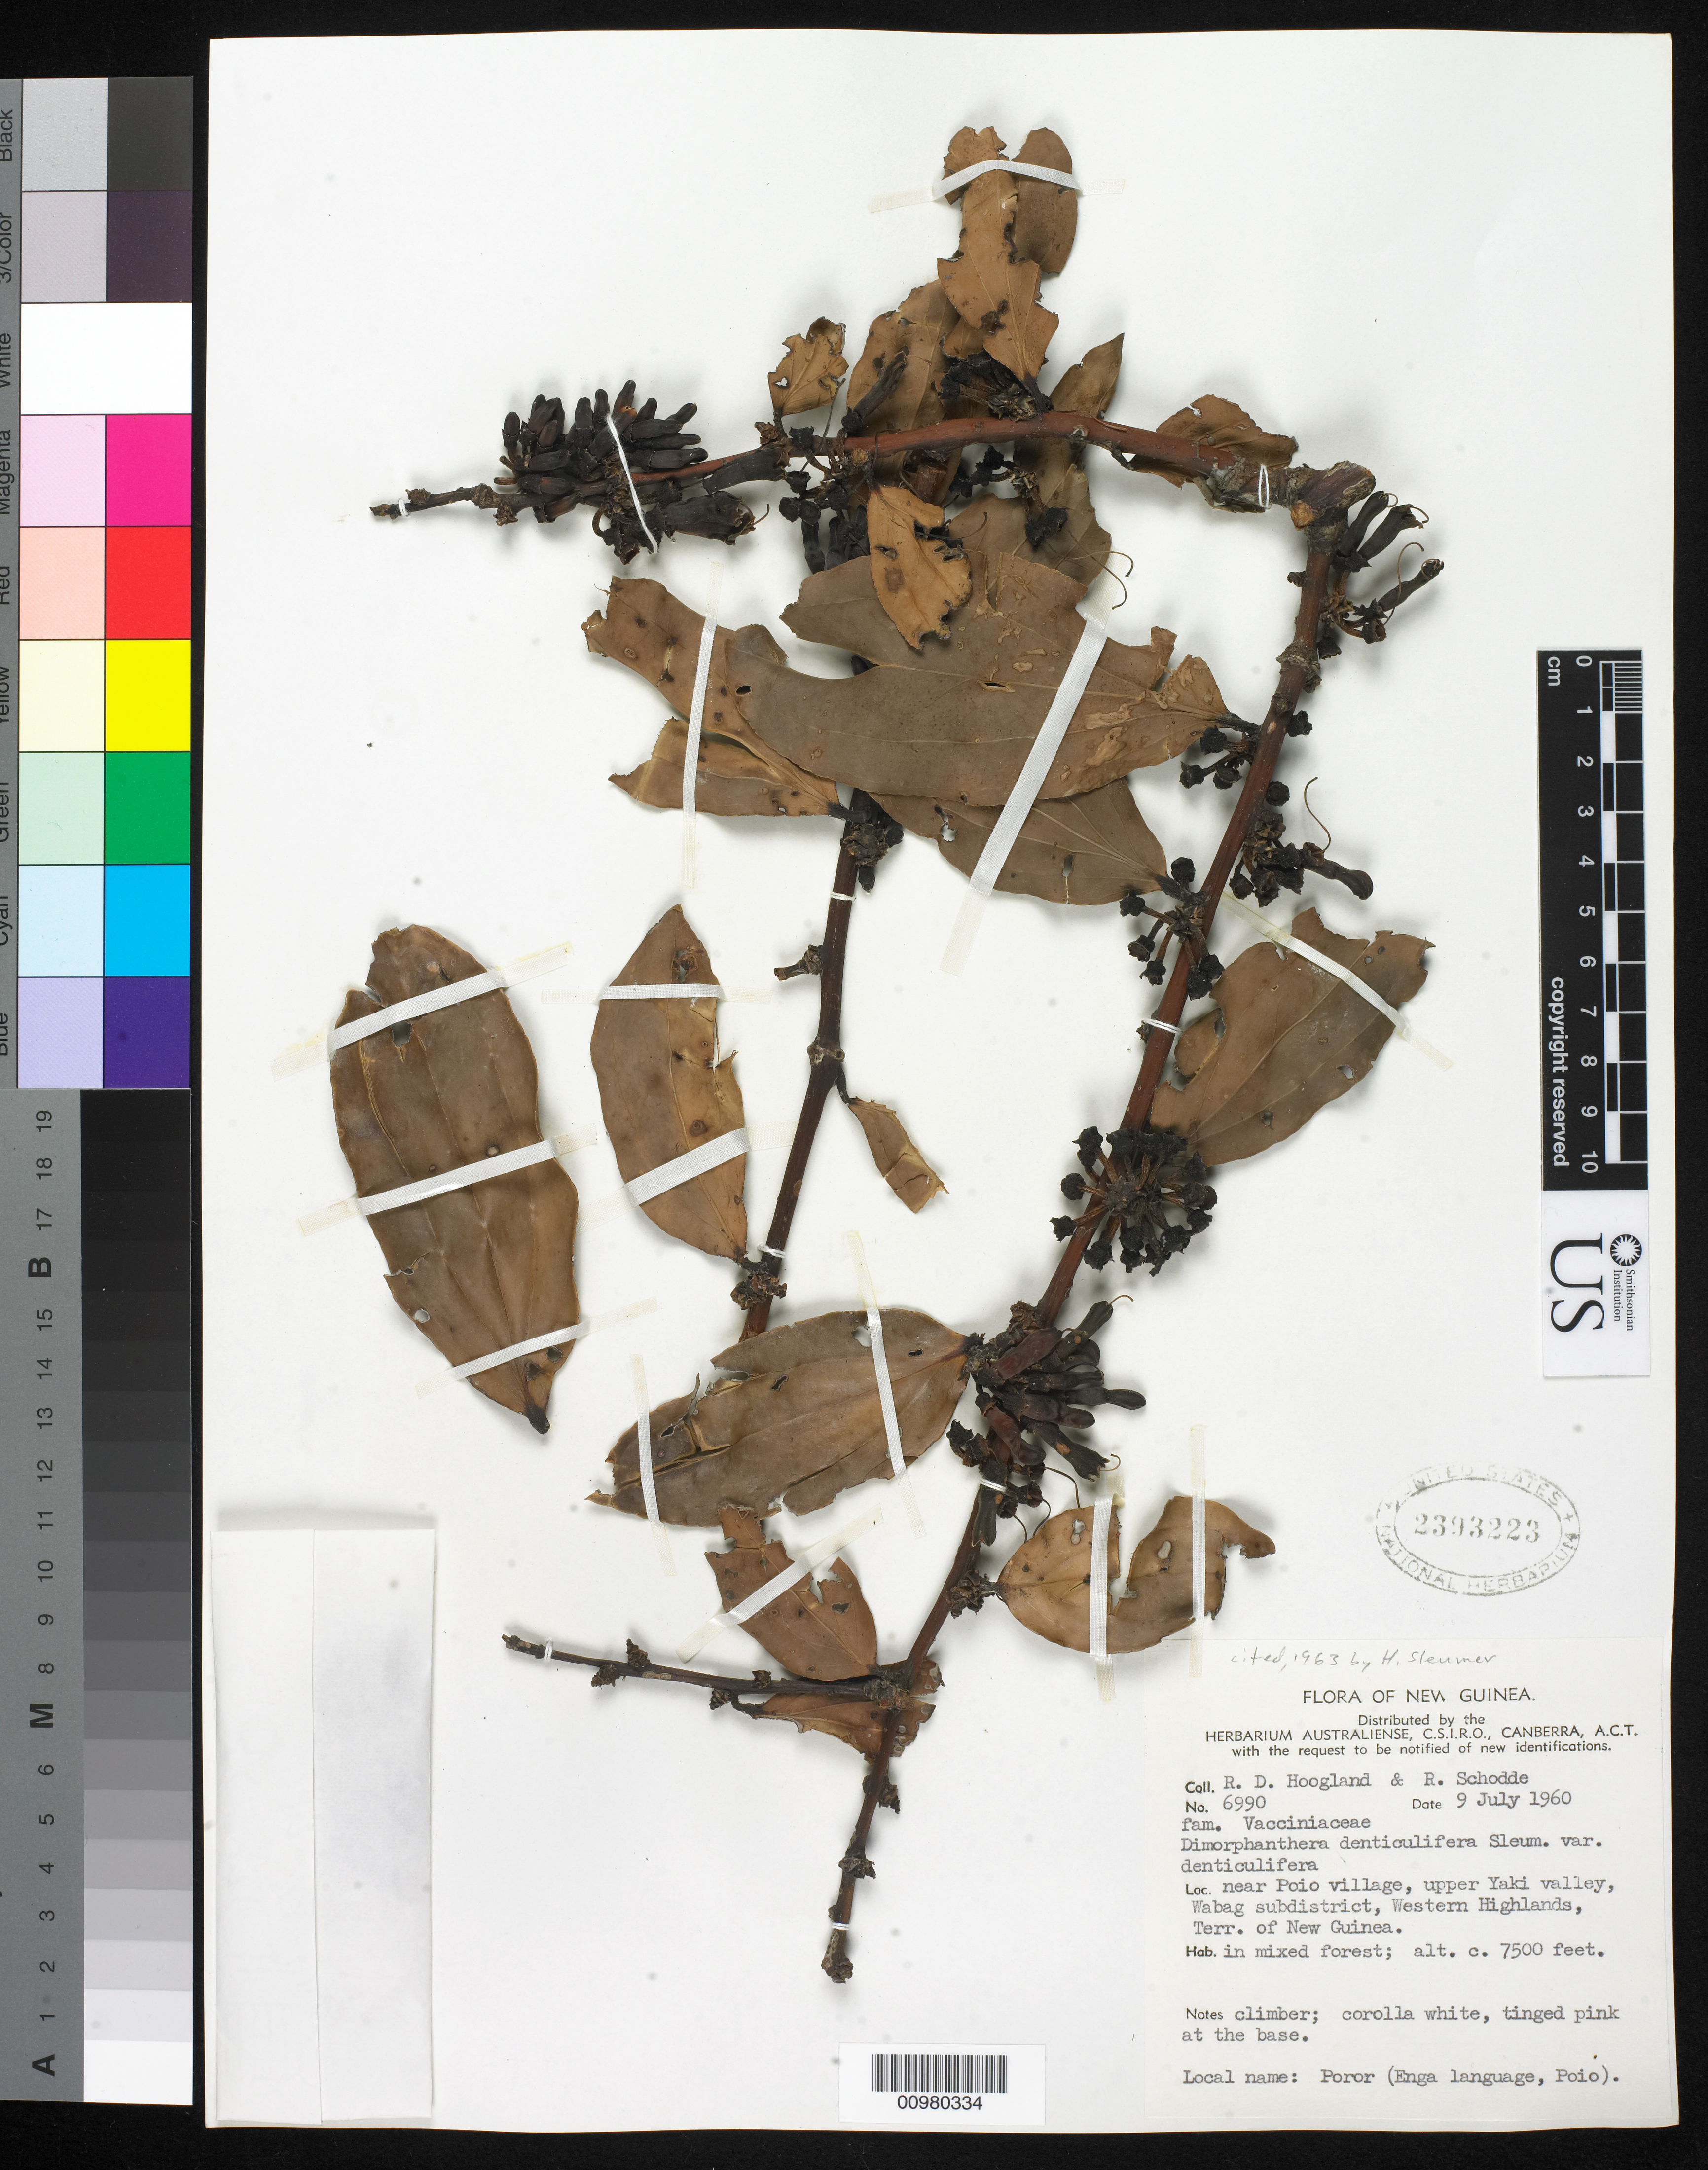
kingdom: Plantae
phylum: Tracheophyta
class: Magnoliopsida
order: Ericales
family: Ericaceae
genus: Dimorphanthera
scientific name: Dimorphanthera denticulifera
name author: Sleumer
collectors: R. D. Hoogland & R. Schodde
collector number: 6990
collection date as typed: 09 Jul 1960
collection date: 1960-07-09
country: Papua New Guinea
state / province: Enga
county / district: Wabag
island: New Guinea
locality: near Poio village, upper Yaki valley. In mixed forest.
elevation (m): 2286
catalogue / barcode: US 2393223